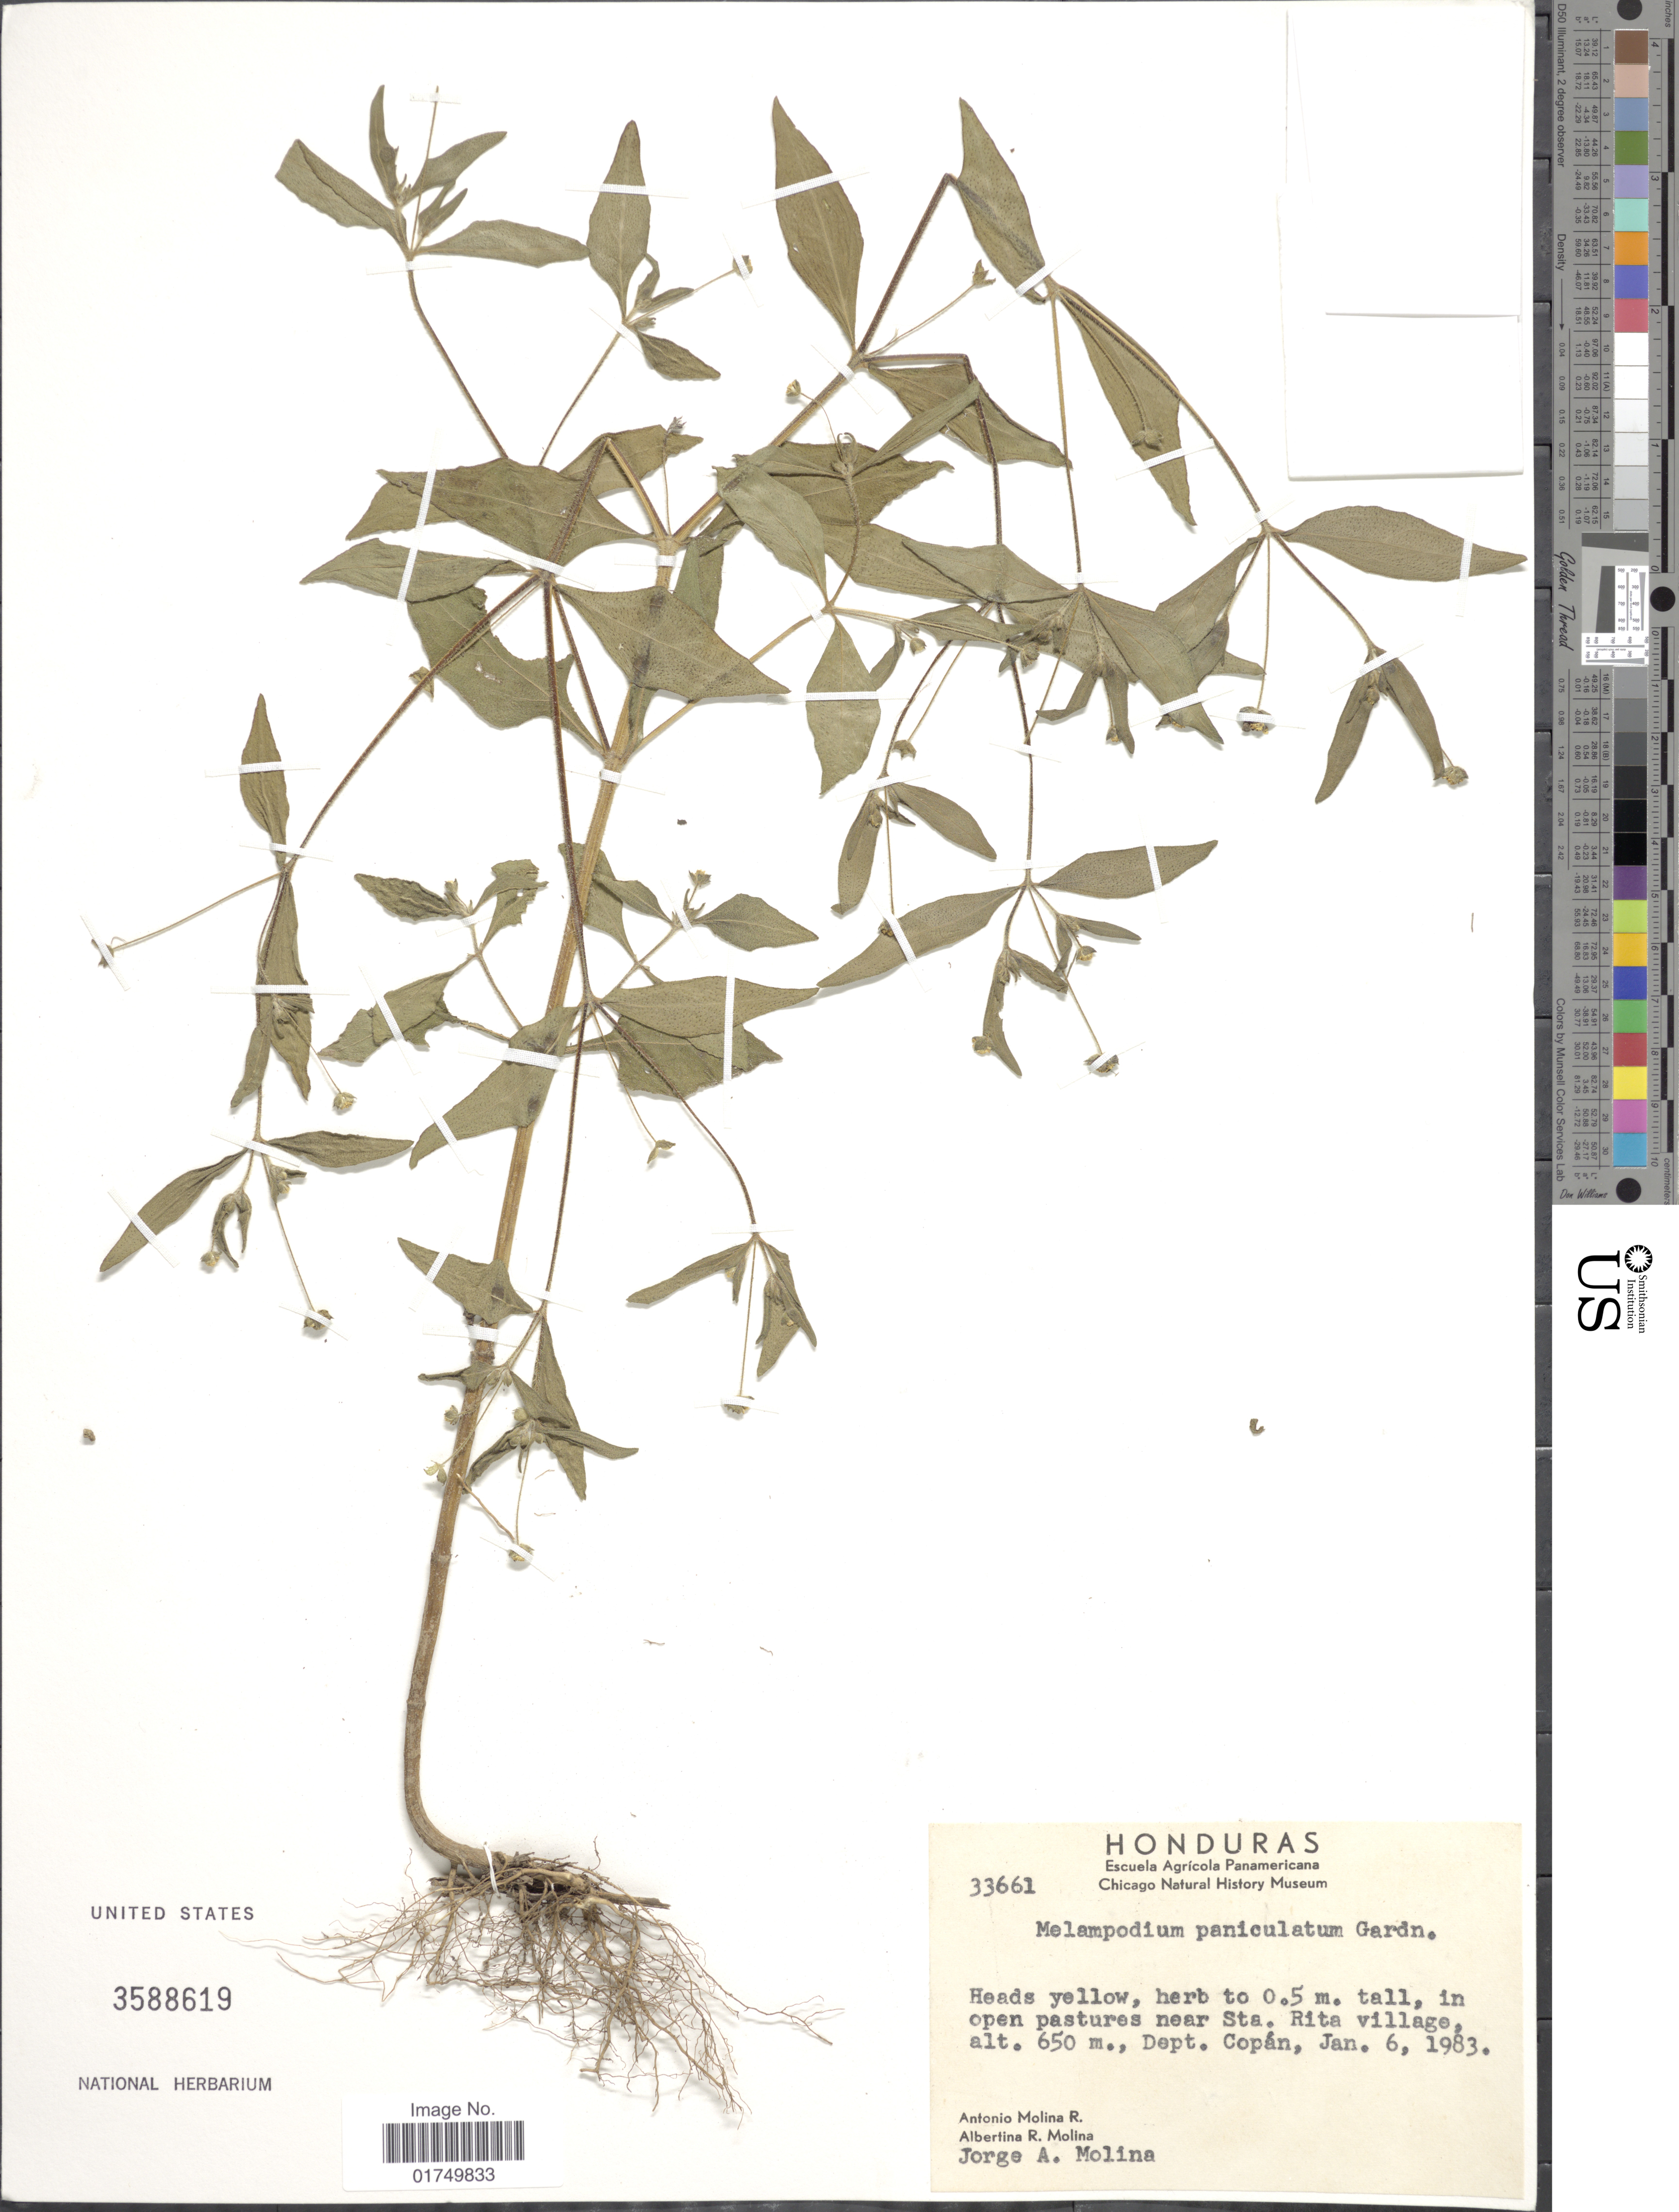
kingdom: Plantae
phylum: Tracheophyta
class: Magnoliopsida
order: Asterales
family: Asteraceae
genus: Melampodium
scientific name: Melampodium paniculatum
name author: Gardner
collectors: A. Molina R., A. R. Molina & J. A. Molina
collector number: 33661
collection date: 1983-01-06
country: Honduras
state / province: Copán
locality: Near Sta. Rita village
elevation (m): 650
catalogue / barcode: US 3588619